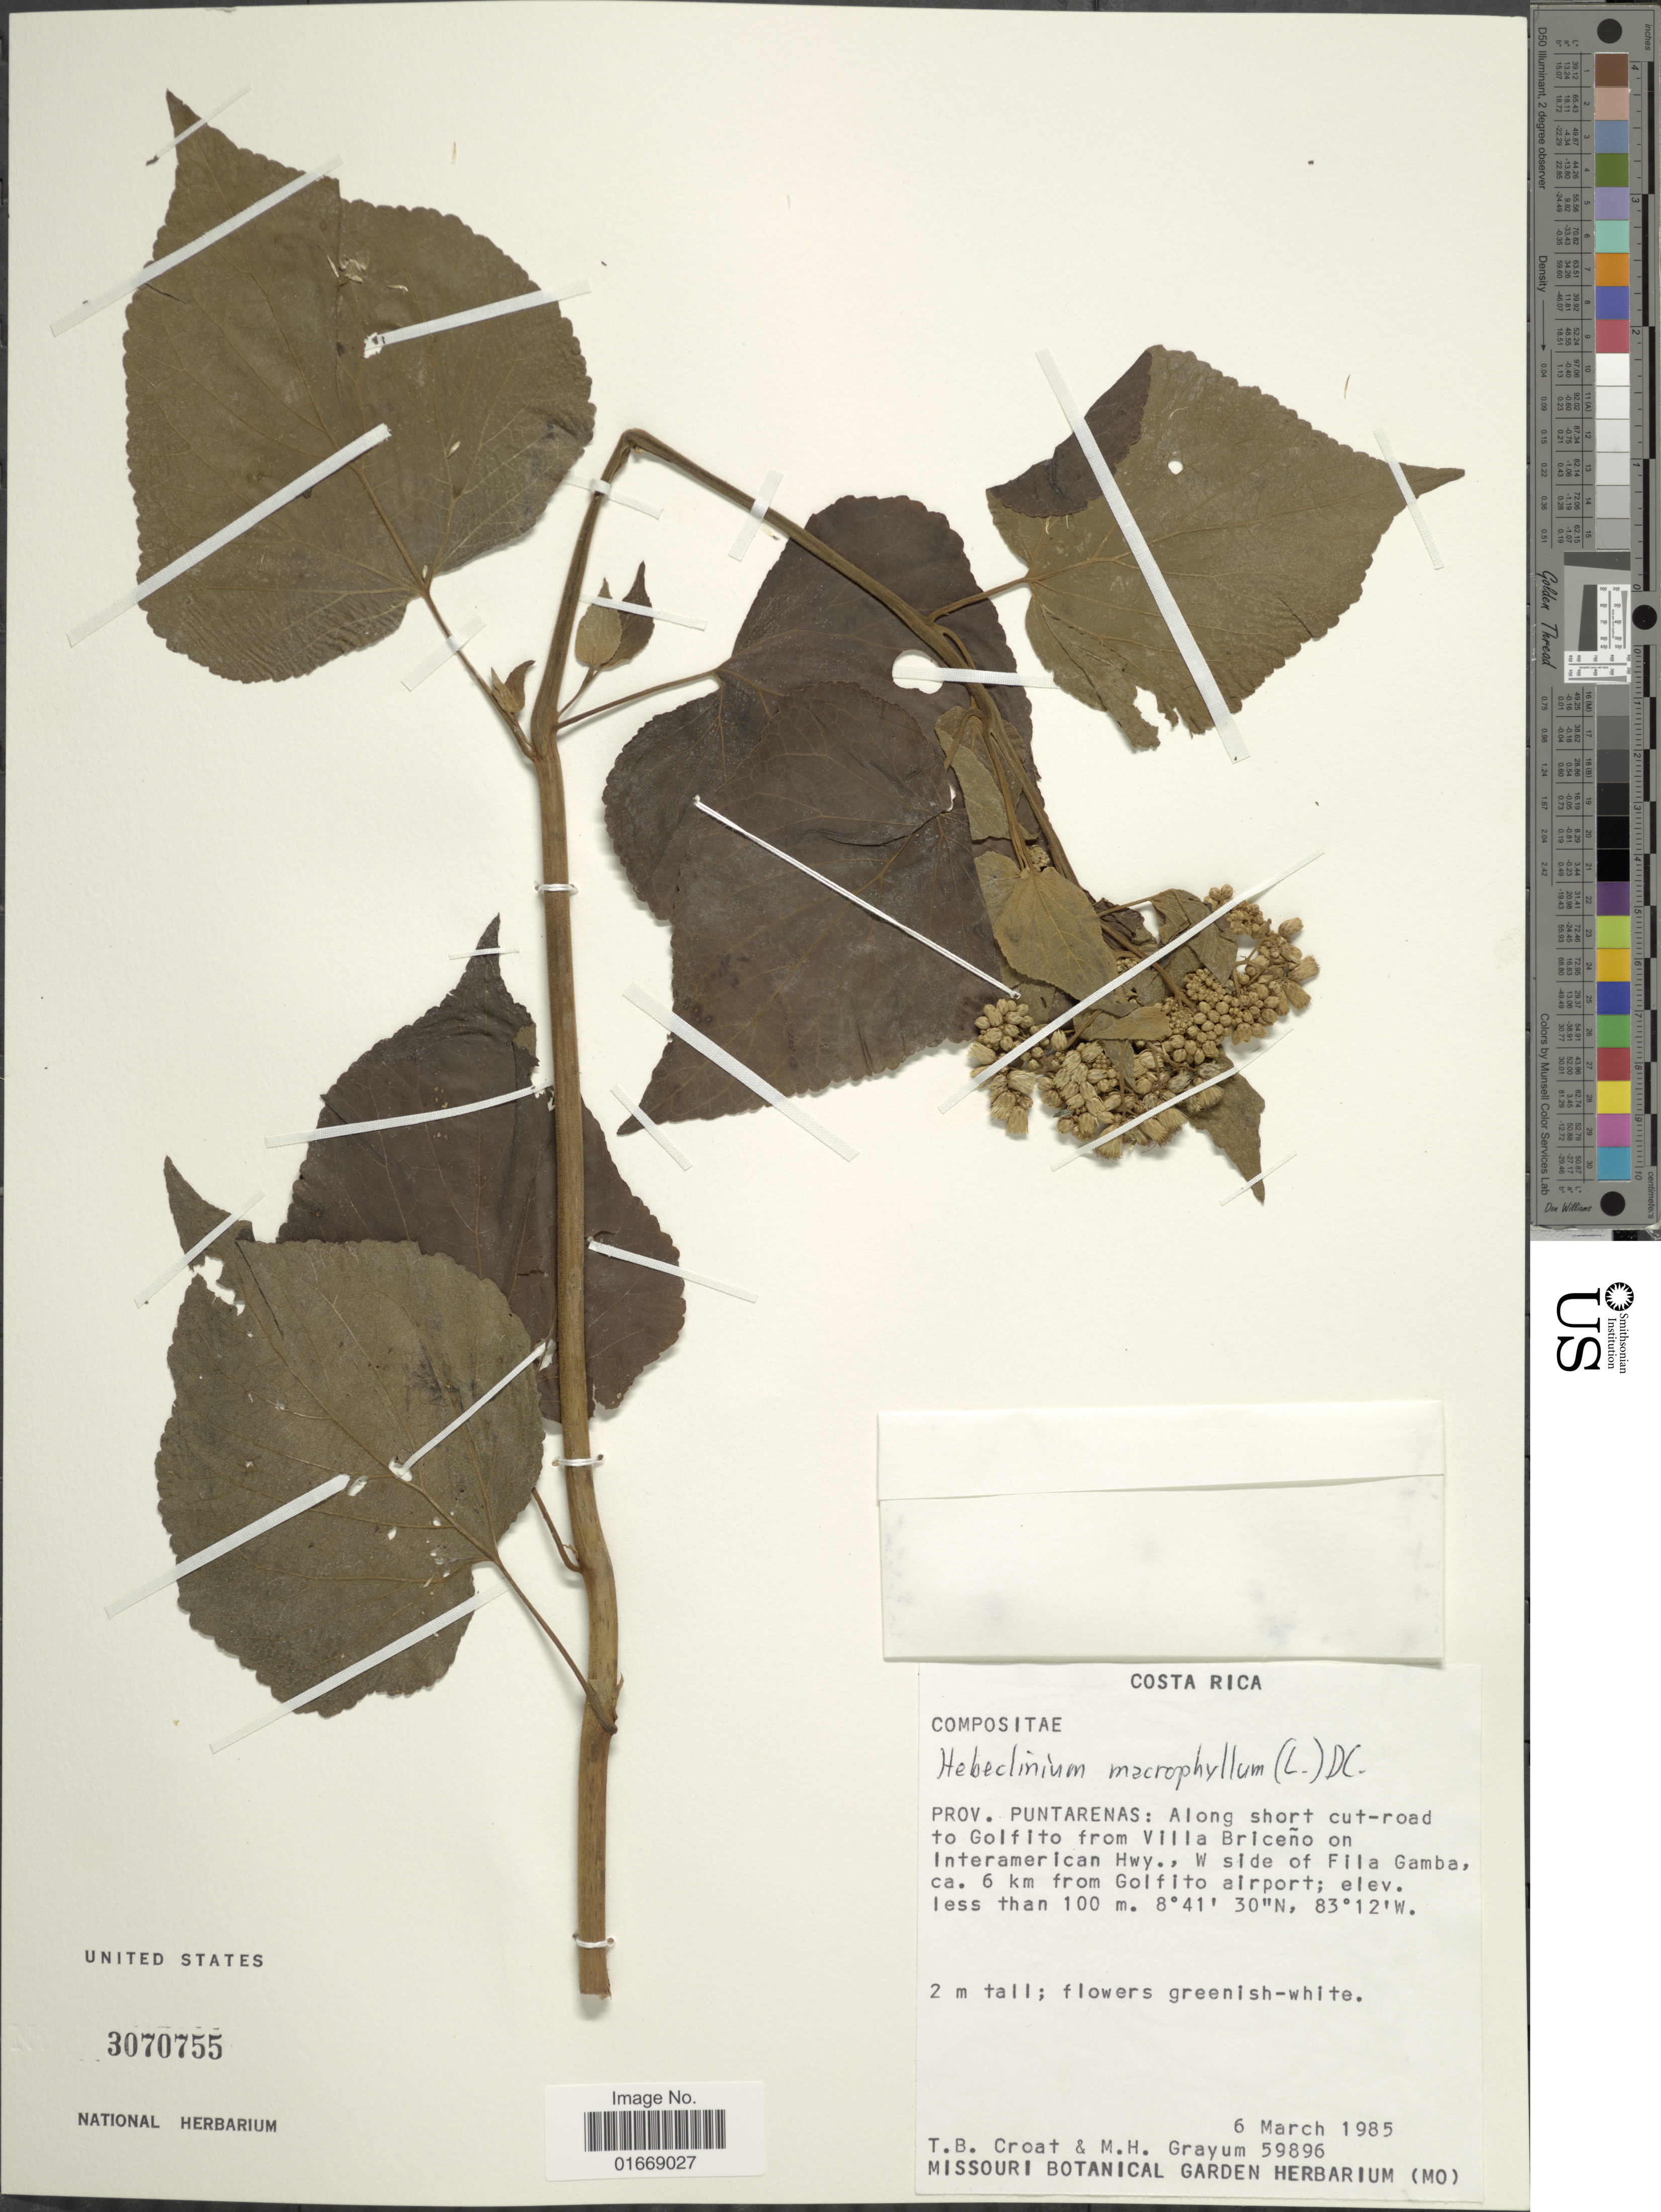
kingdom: Plantae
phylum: Tracheophyta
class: Magnoliopsida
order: Asterales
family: Asteraceae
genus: Hebeclinium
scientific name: Hebeclinium macrophyllum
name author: (L.) DC.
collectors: T. B. Croat & M. H. Grayum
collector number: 59896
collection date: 1985-03-06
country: Costa Rica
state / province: Puntarenas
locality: Along short cut-road to Golfito from Villa Briceno on Interamerican Hwy.,W side of Fila Gamba, ca 6 km from Golfito aiport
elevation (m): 100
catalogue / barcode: US 3070755